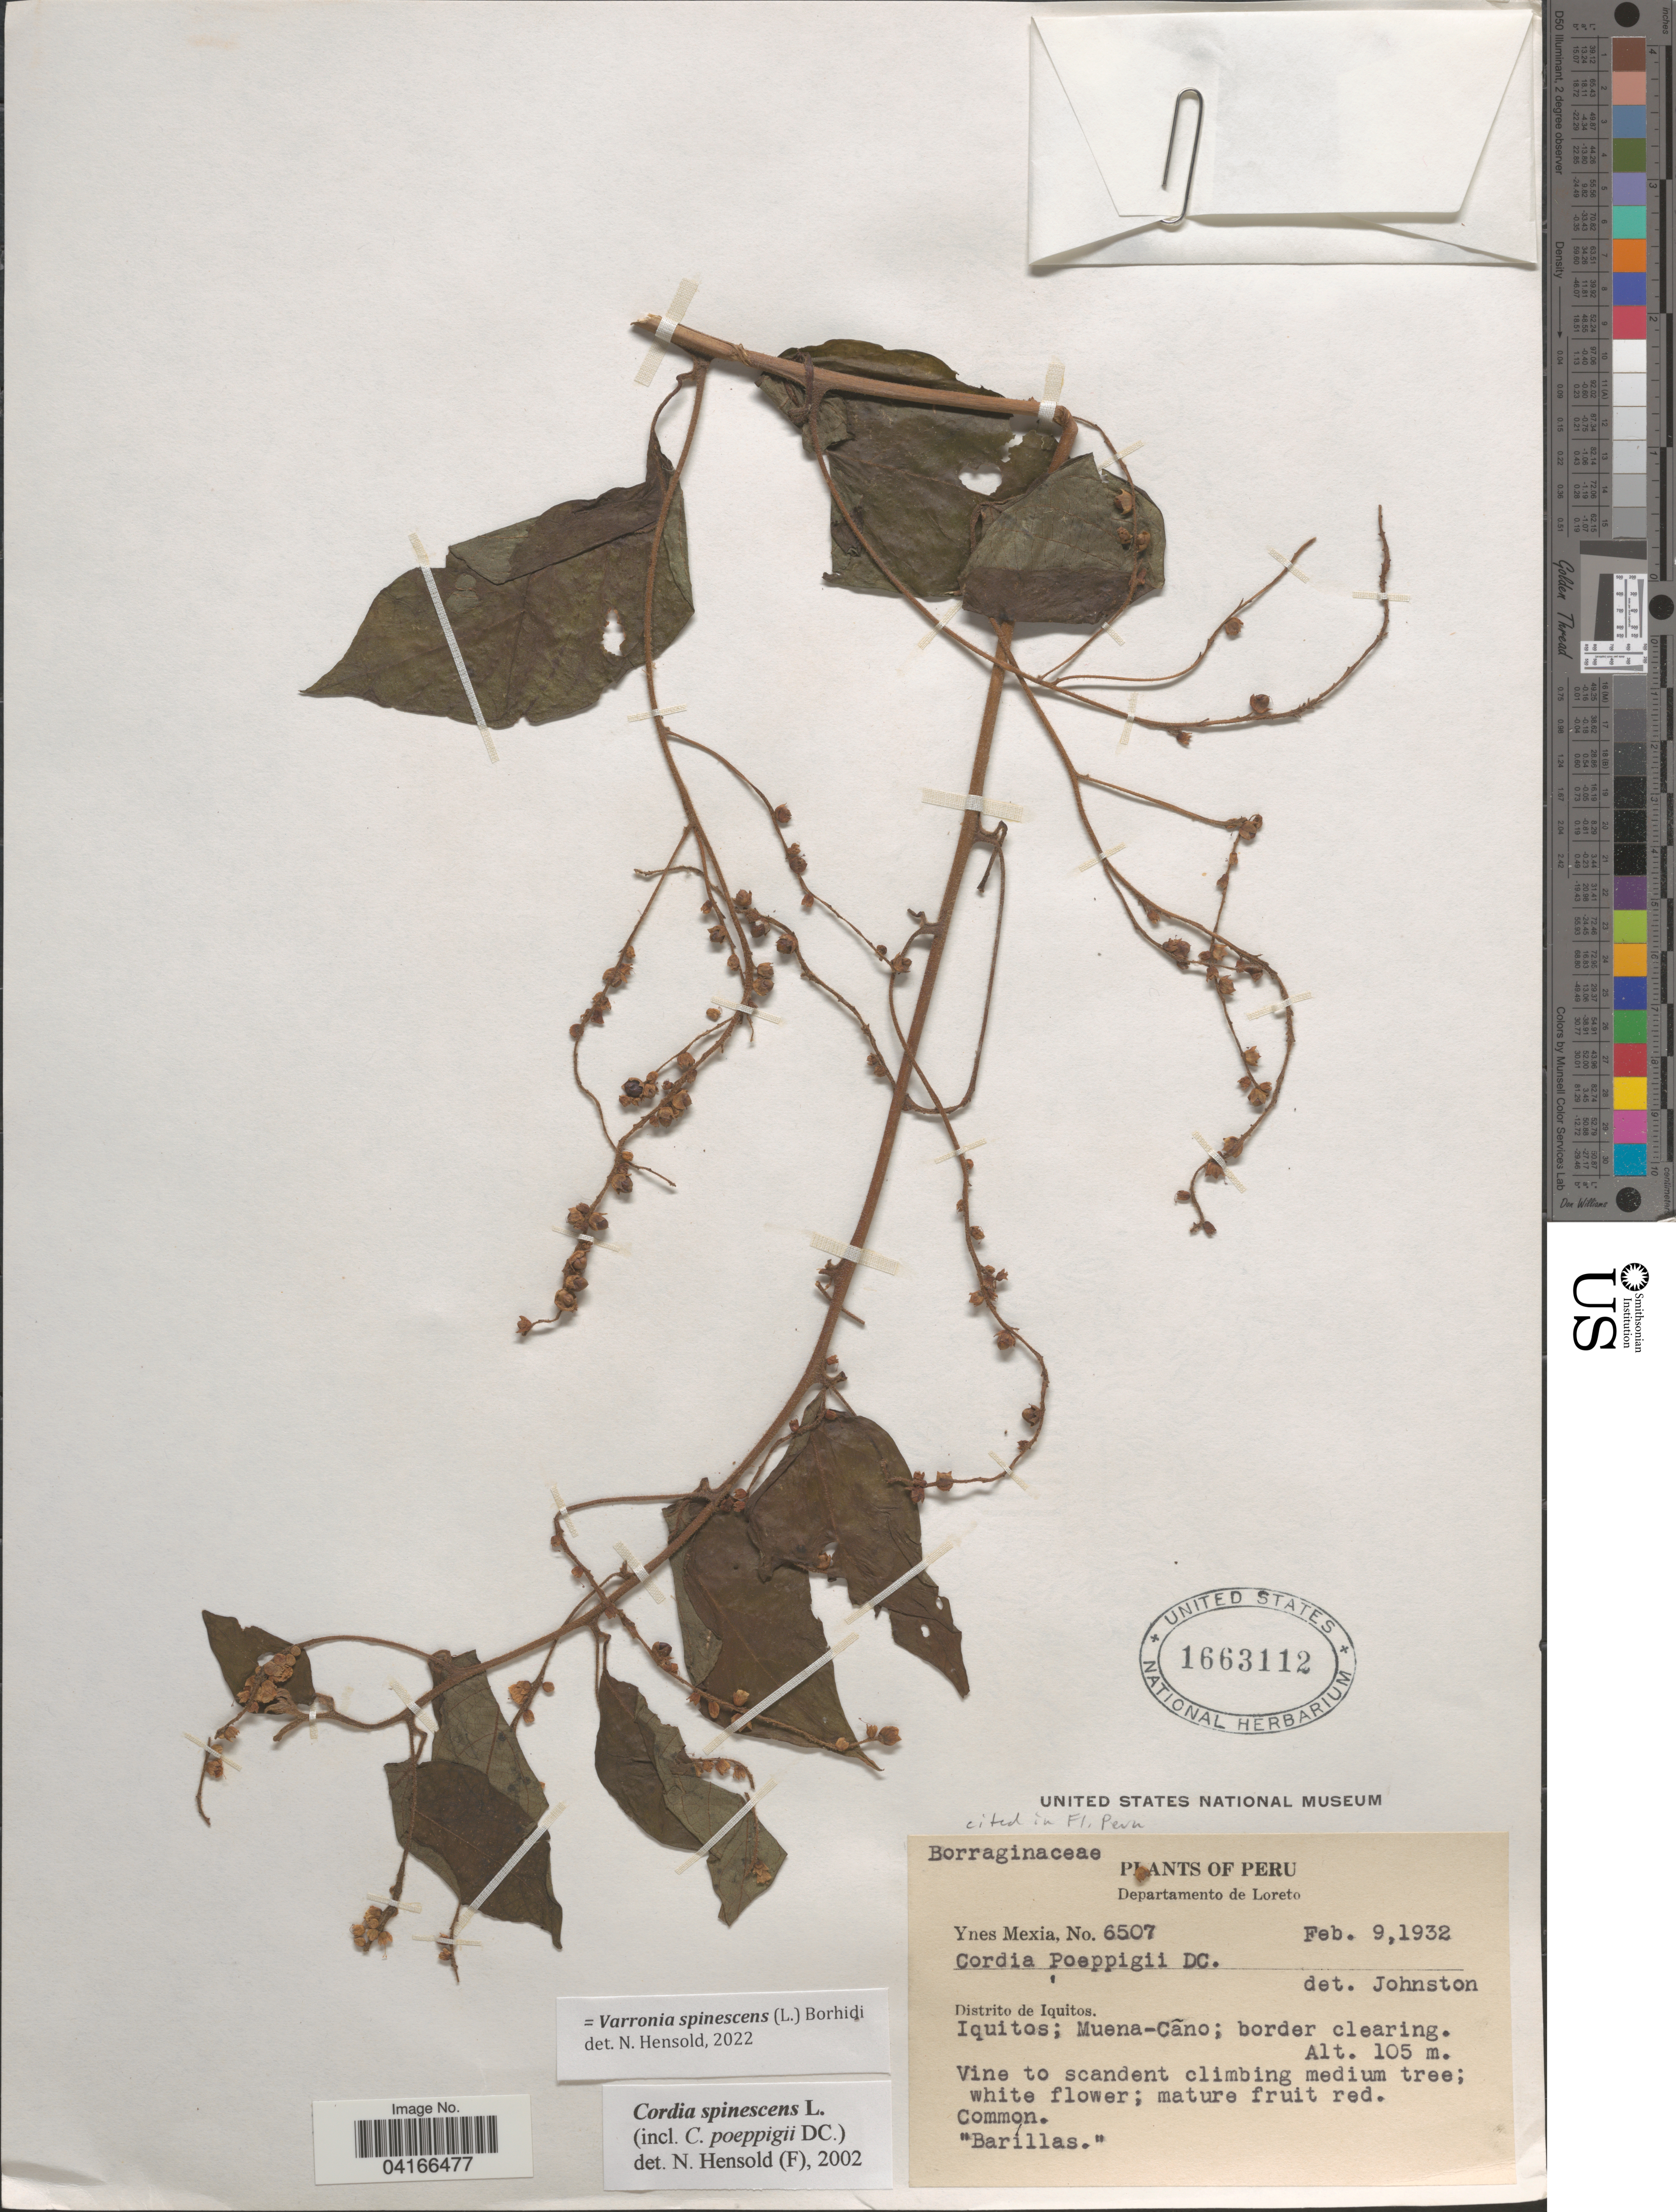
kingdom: Plantae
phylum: Tracheophyta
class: Magnoliopsida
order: Boraginales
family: Cordiaceae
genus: Varronia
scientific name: Varronia spinescens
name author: (L.) Borhidi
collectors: Y. Mexia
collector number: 6507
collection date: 1932-02-09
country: Peru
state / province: Loreto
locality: Departamento de Loreto. Distrito de Iquitos. Iquitos; Muena-Cãno.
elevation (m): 105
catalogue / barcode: US 1663112